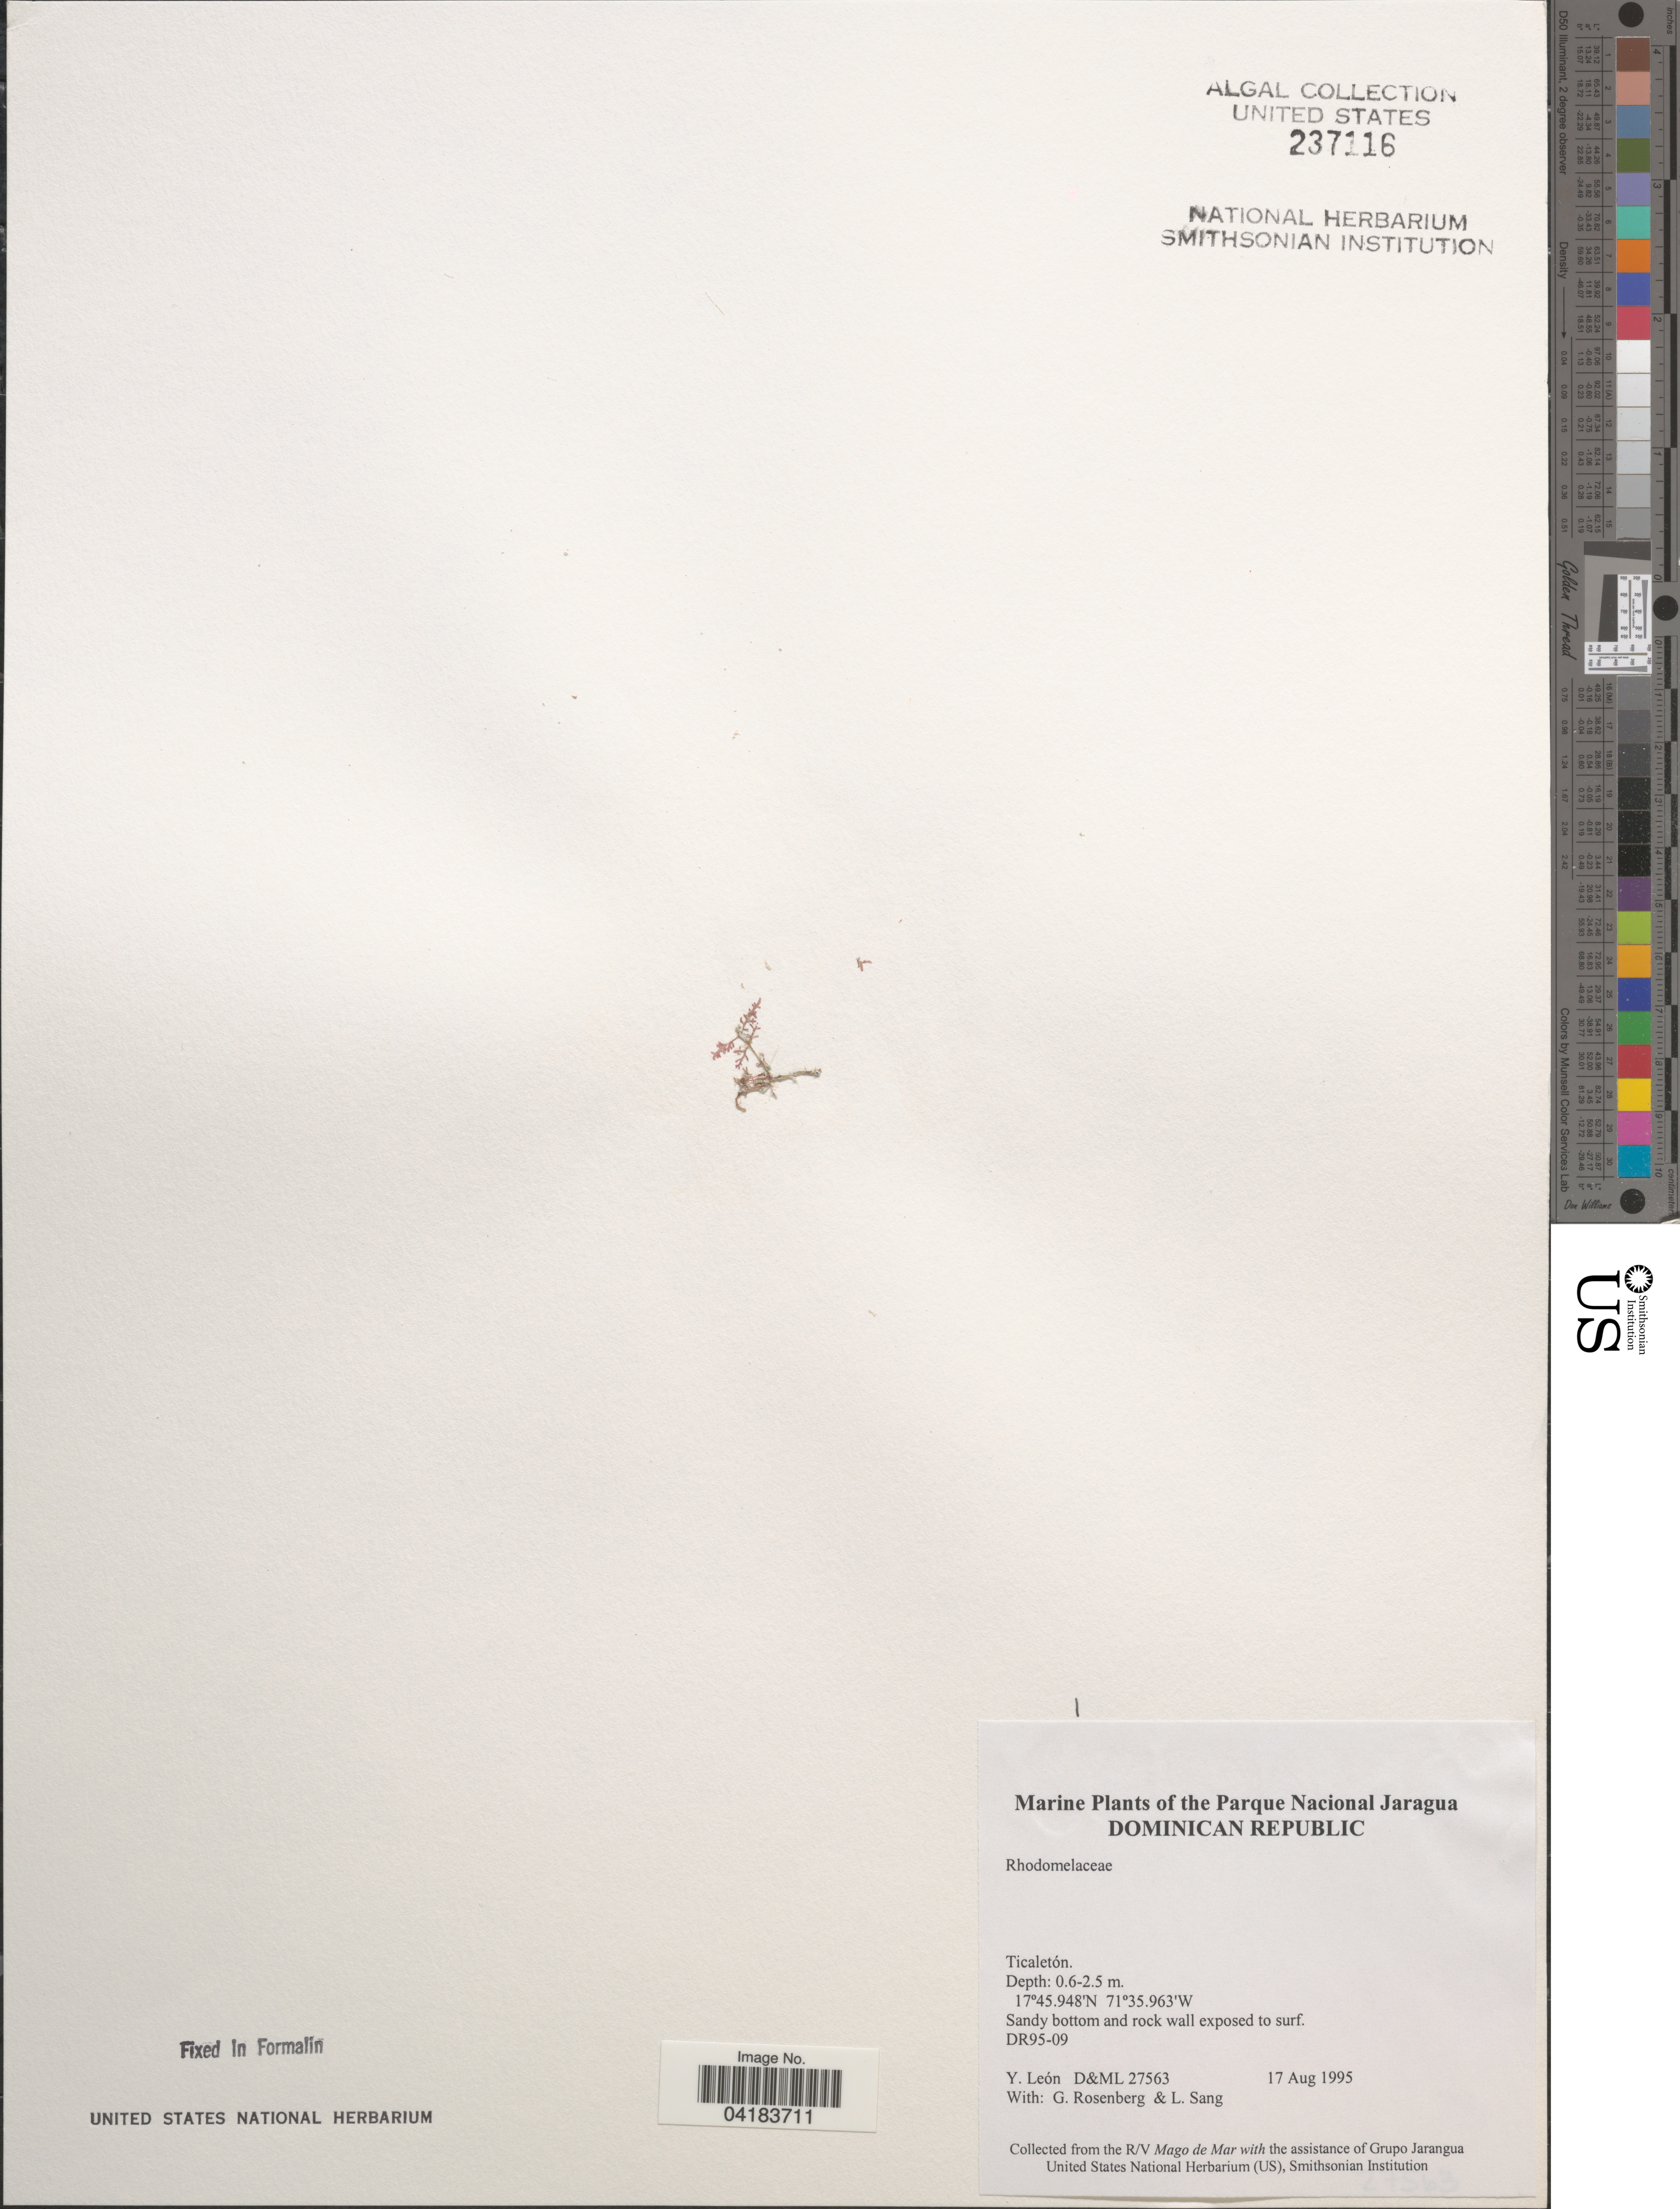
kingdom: Plantae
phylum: Rhodophyta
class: Florideophyceae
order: Ceramiales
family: Rhodomelaceae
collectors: Y. León, G. Rosenberg & L. Sang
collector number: D&ML27563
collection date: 1995-08-17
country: Dominican Republic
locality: Parque Nacional Jaragua. Ticaletón.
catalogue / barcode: US 237116